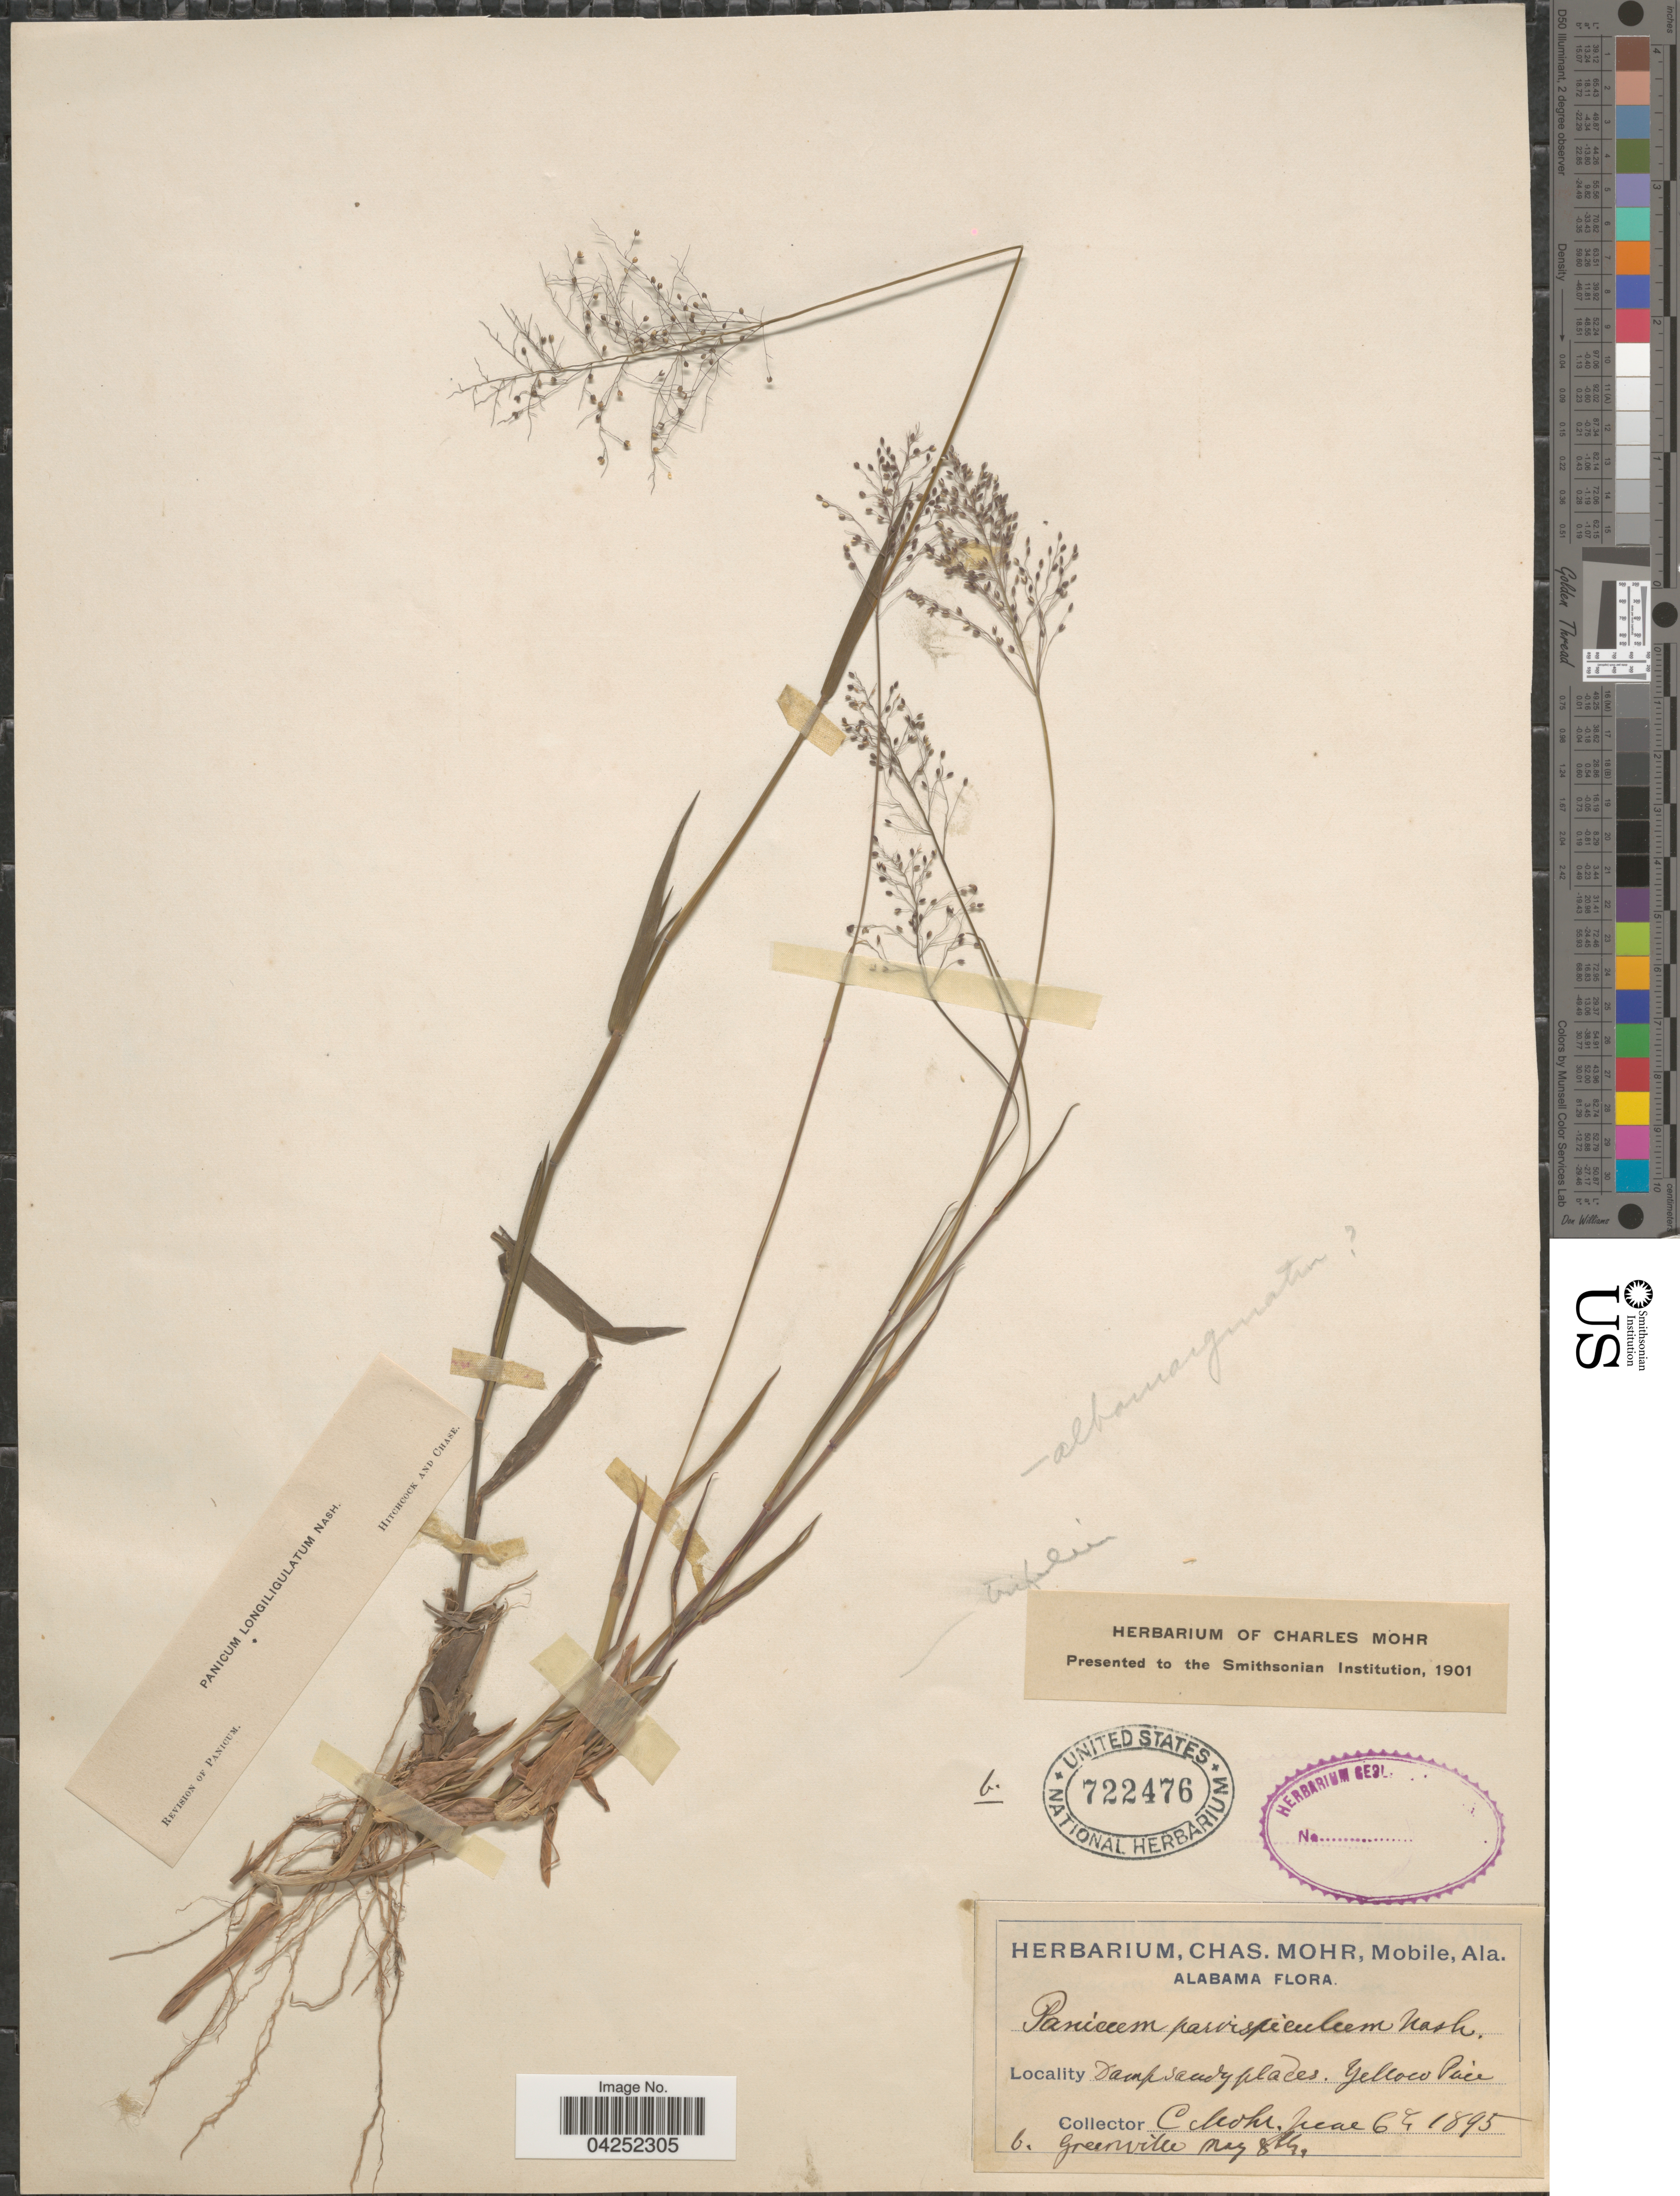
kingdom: Plantae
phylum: Tracheophyta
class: Liliopsida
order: Poales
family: Poaceae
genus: Dichanthelium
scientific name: Dichanthelium acuminatum var. longiligulatum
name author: (Nash) Gould & C.A. Clark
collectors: C. T. Mohr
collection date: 1895-06-06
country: United States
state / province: Alabama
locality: Damp sandy places. Yellow Pine.